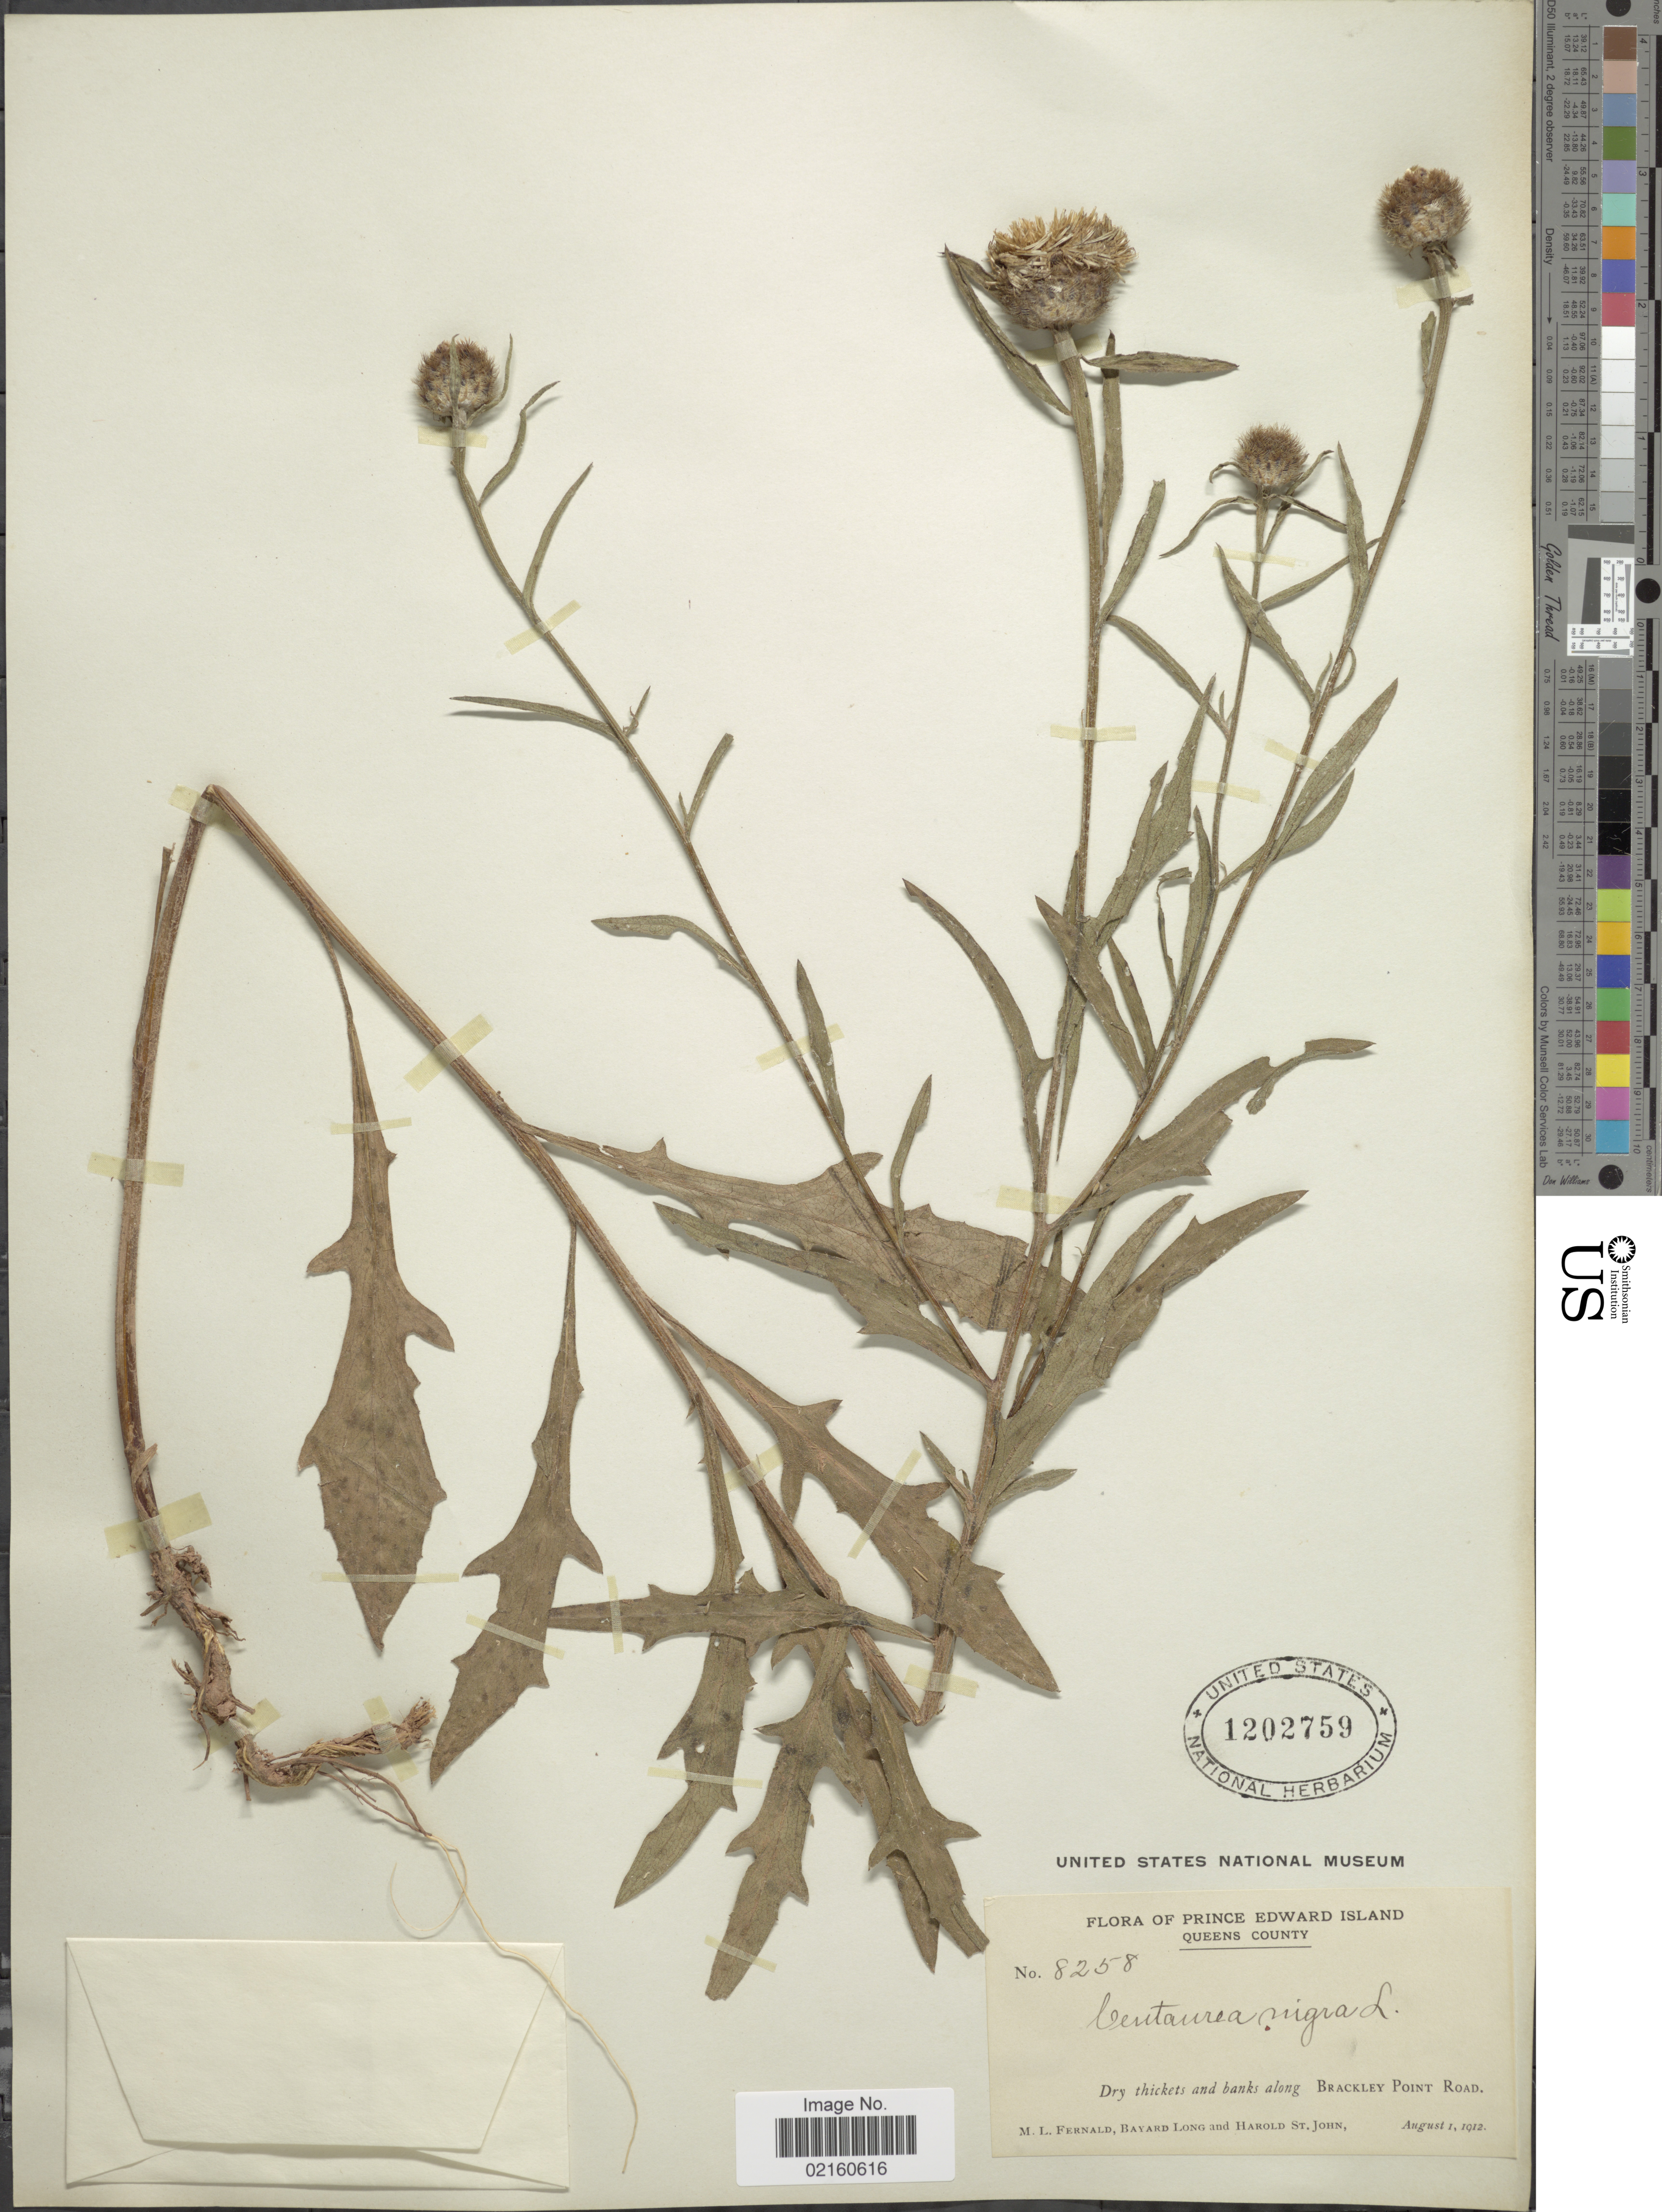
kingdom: Plantae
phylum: Tracheophyta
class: Magnoliopsida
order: Asterales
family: Asteraceae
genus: Centaurea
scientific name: Centaurea nigra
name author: L.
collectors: M. L. Fernald, B. Long & H. St. John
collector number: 8258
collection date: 1912-08-01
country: Canada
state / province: Prince Edward Island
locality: Queens County, along Brackley Point Road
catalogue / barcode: US 1202759